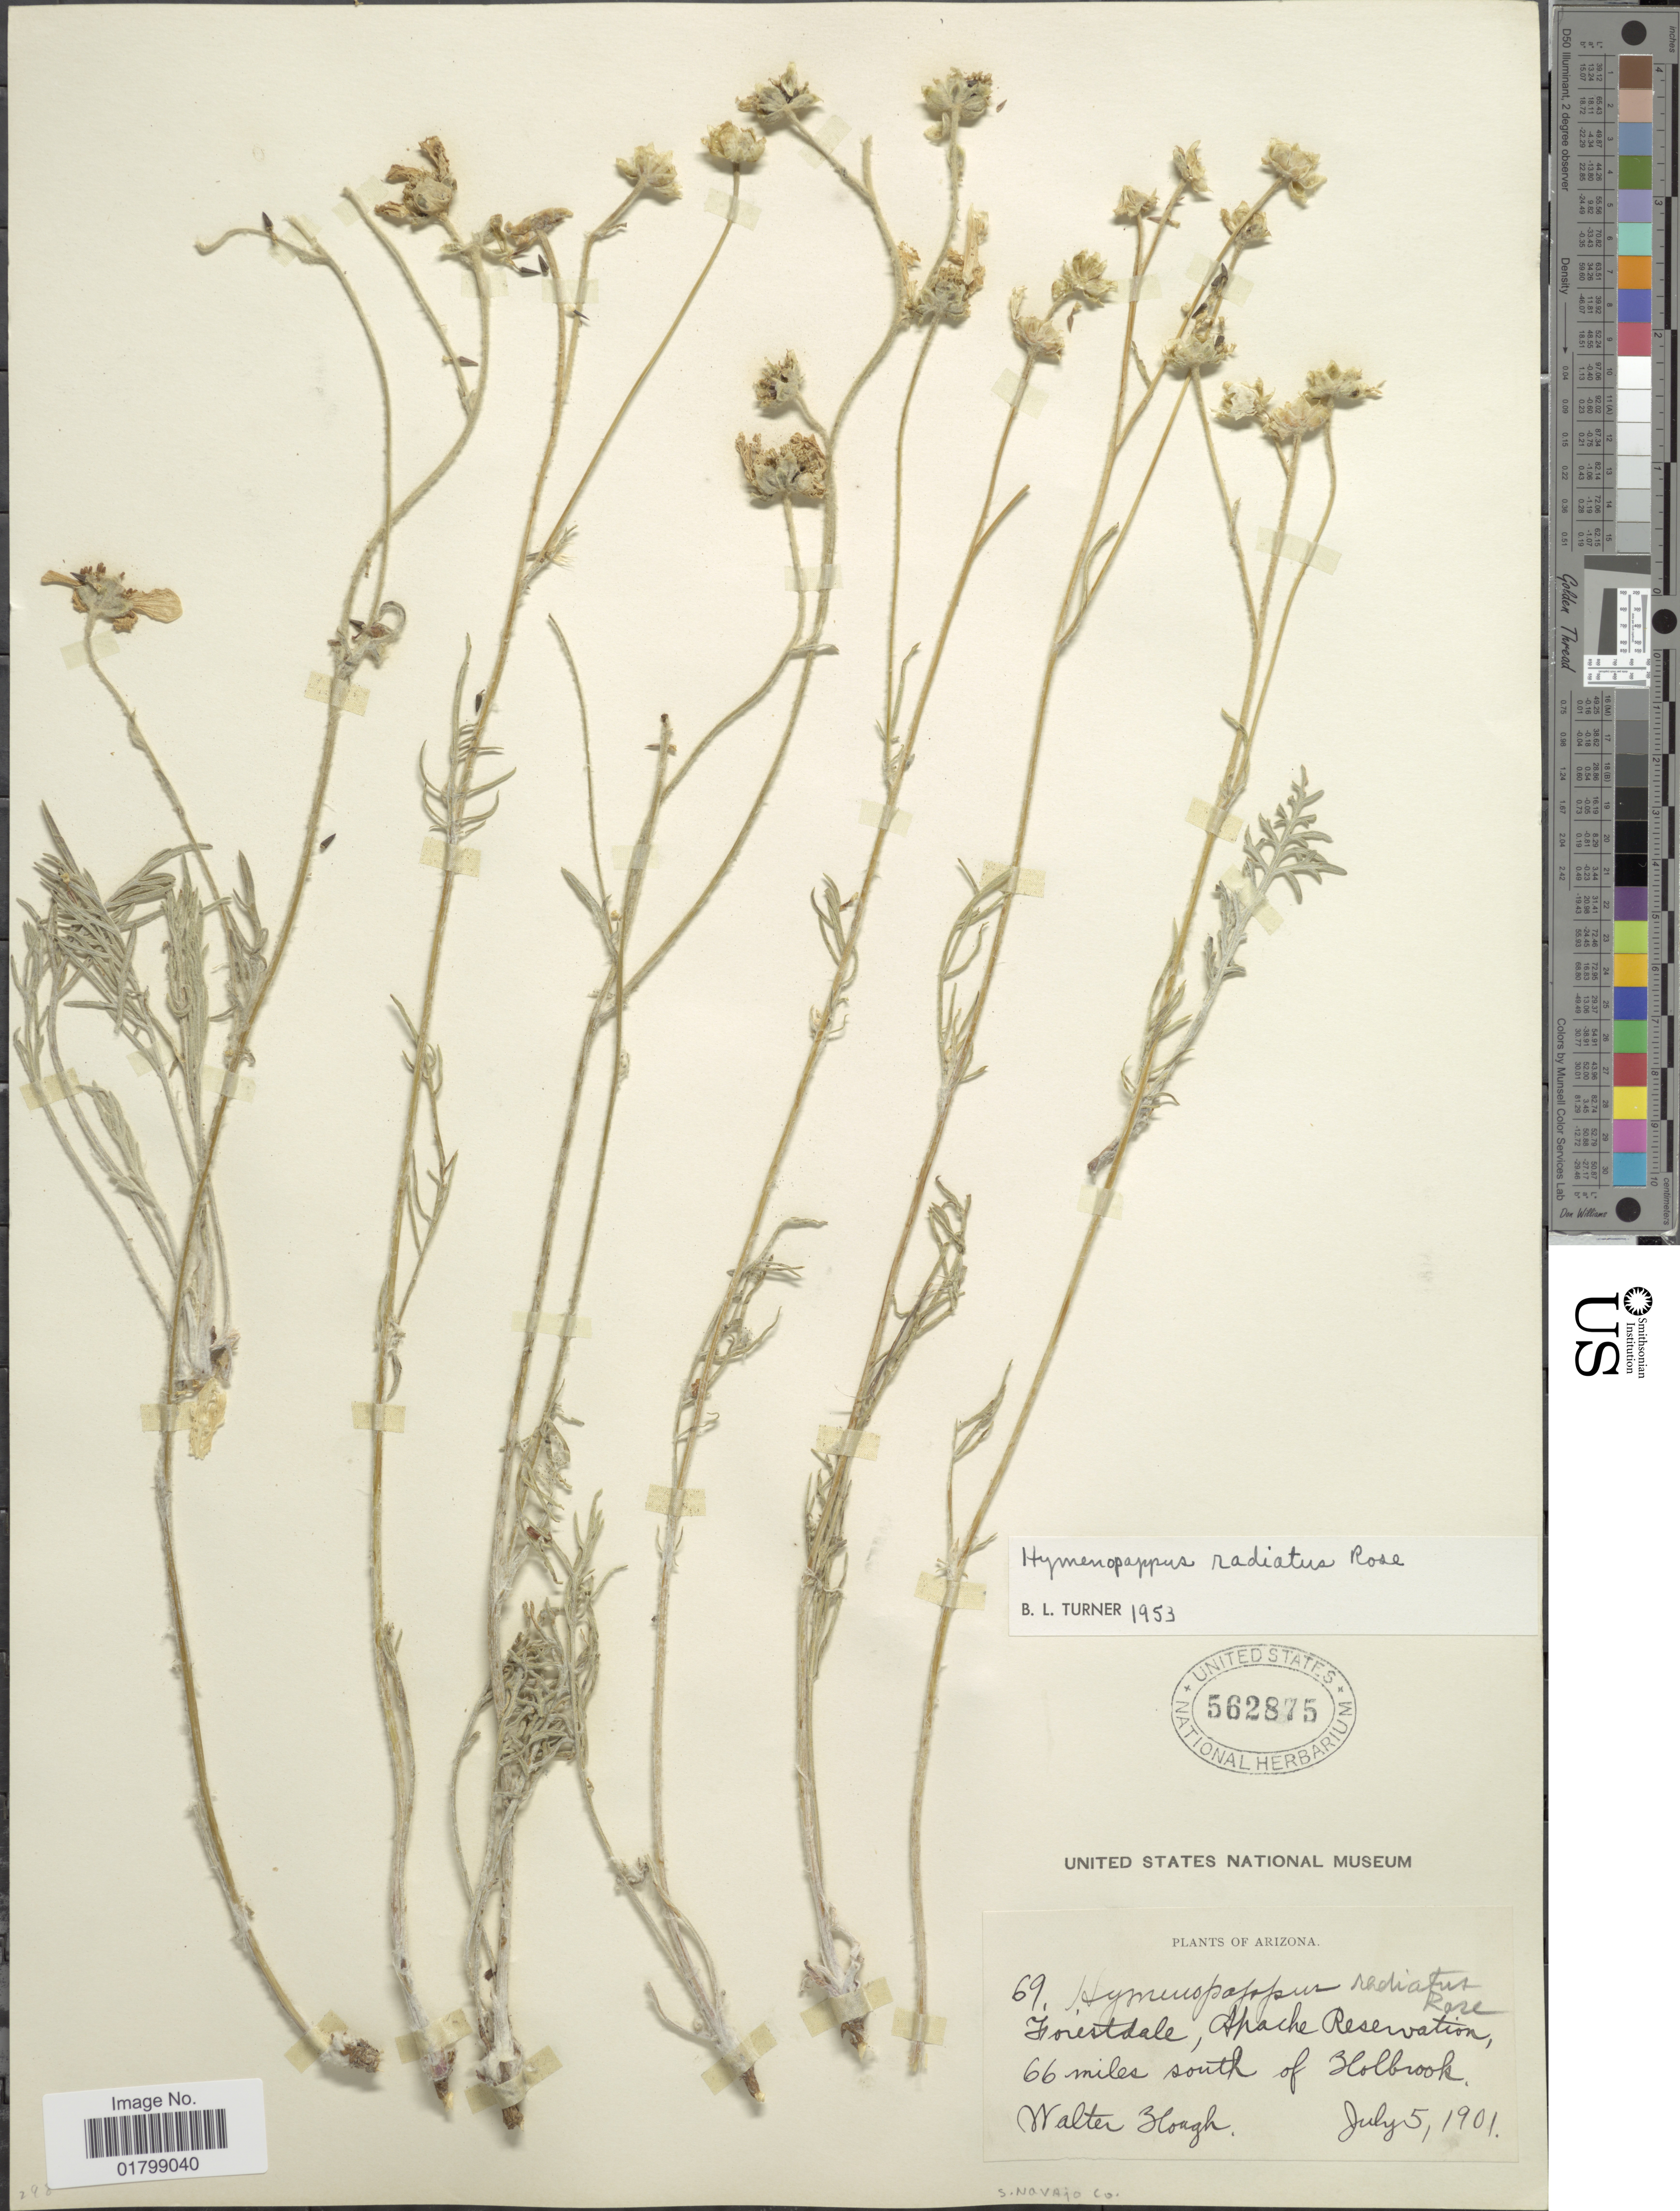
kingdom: Plantae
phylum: Tracheophyta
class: Magnoliopsida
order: Asterales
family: Asteraceae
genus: Hymenopappus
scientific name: Hymenopappus radiatus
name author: Rose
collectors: W. Hough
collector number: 69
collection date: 1901-07-05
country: United States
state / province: Arizona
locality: Forestdale, Apache Reservation, 66 miles south of Holbrook, S. Navajo Co.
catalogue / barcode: US 562875